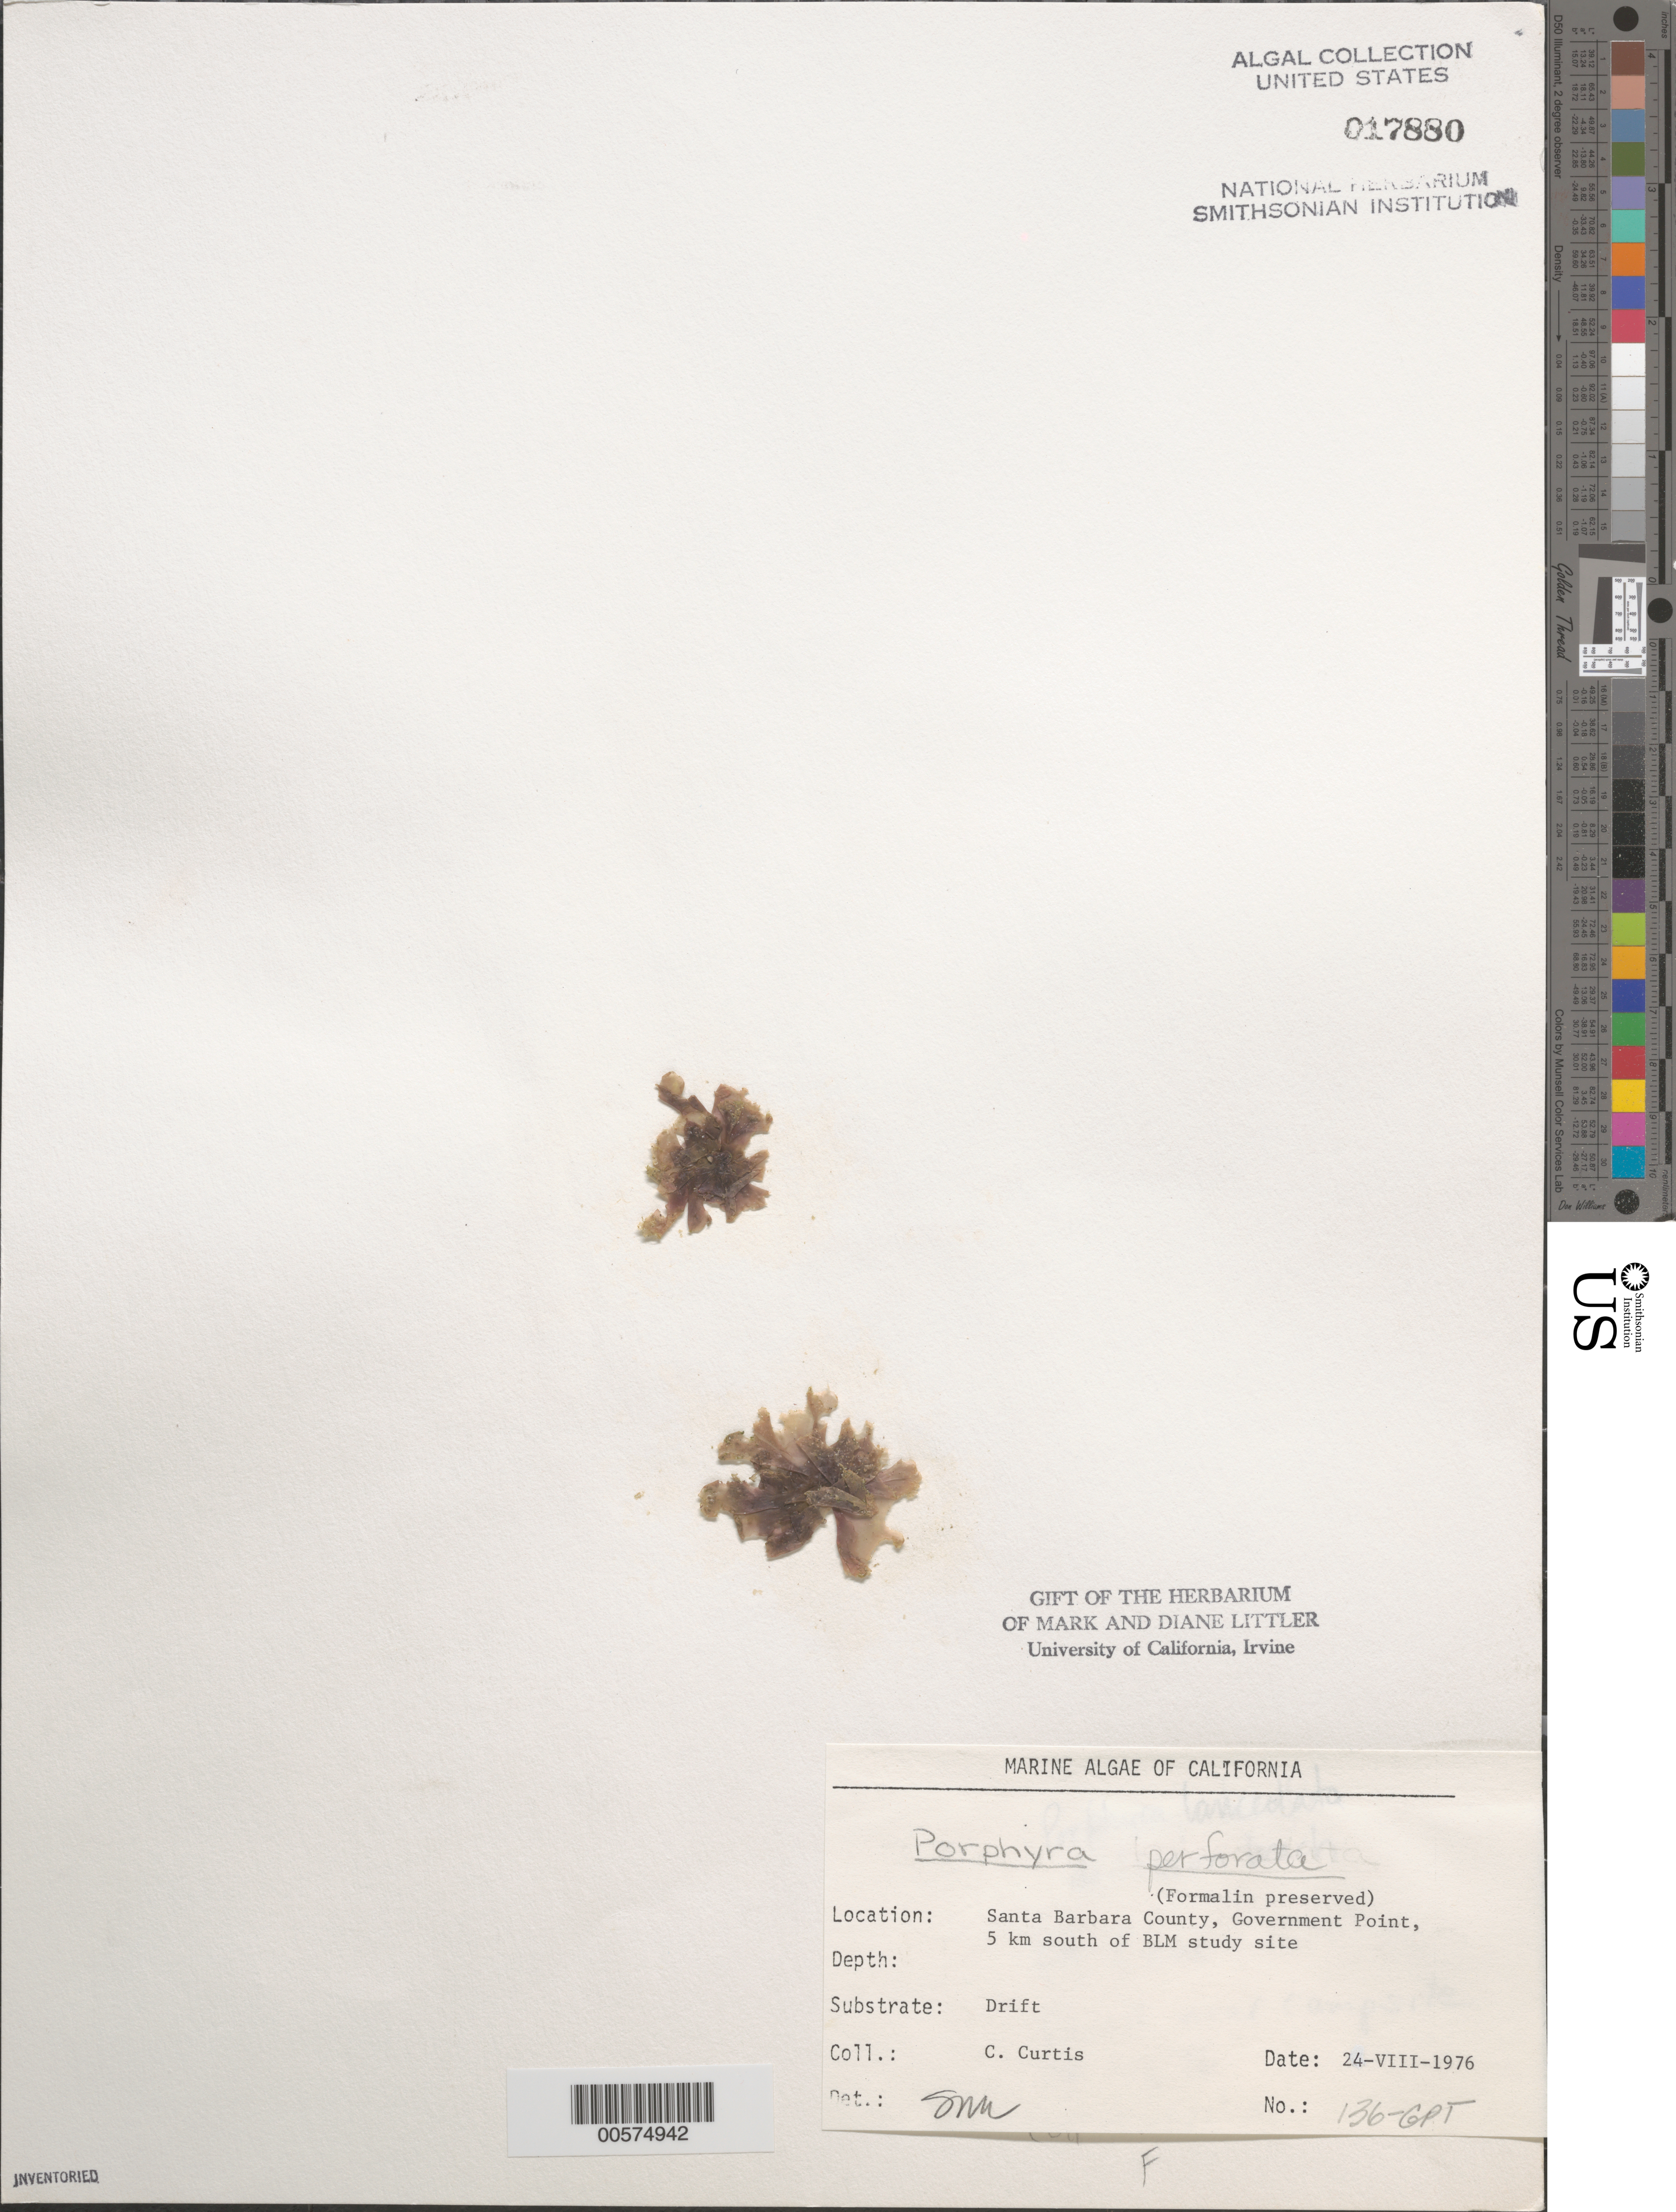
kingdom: Plantae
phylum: Rhodophyta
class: Bangiophyceae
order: Bangiales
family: Bangiaceae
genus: Pyropia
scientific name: Pyropia perforata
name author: (J. Agardh) S.C. Lindstrom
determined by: Algae name updating Project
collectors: C. Curtis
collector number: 136-gpt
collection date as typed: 24 Aug 1976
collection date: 1976-08-24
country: United States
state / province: California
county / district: Santa Barbara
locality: Government Point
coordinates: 34 26'31"N, 120 24'06"W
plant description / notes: BLM-SOCALBIGHT Rocky Intertidal Survey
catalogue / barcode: US 17880